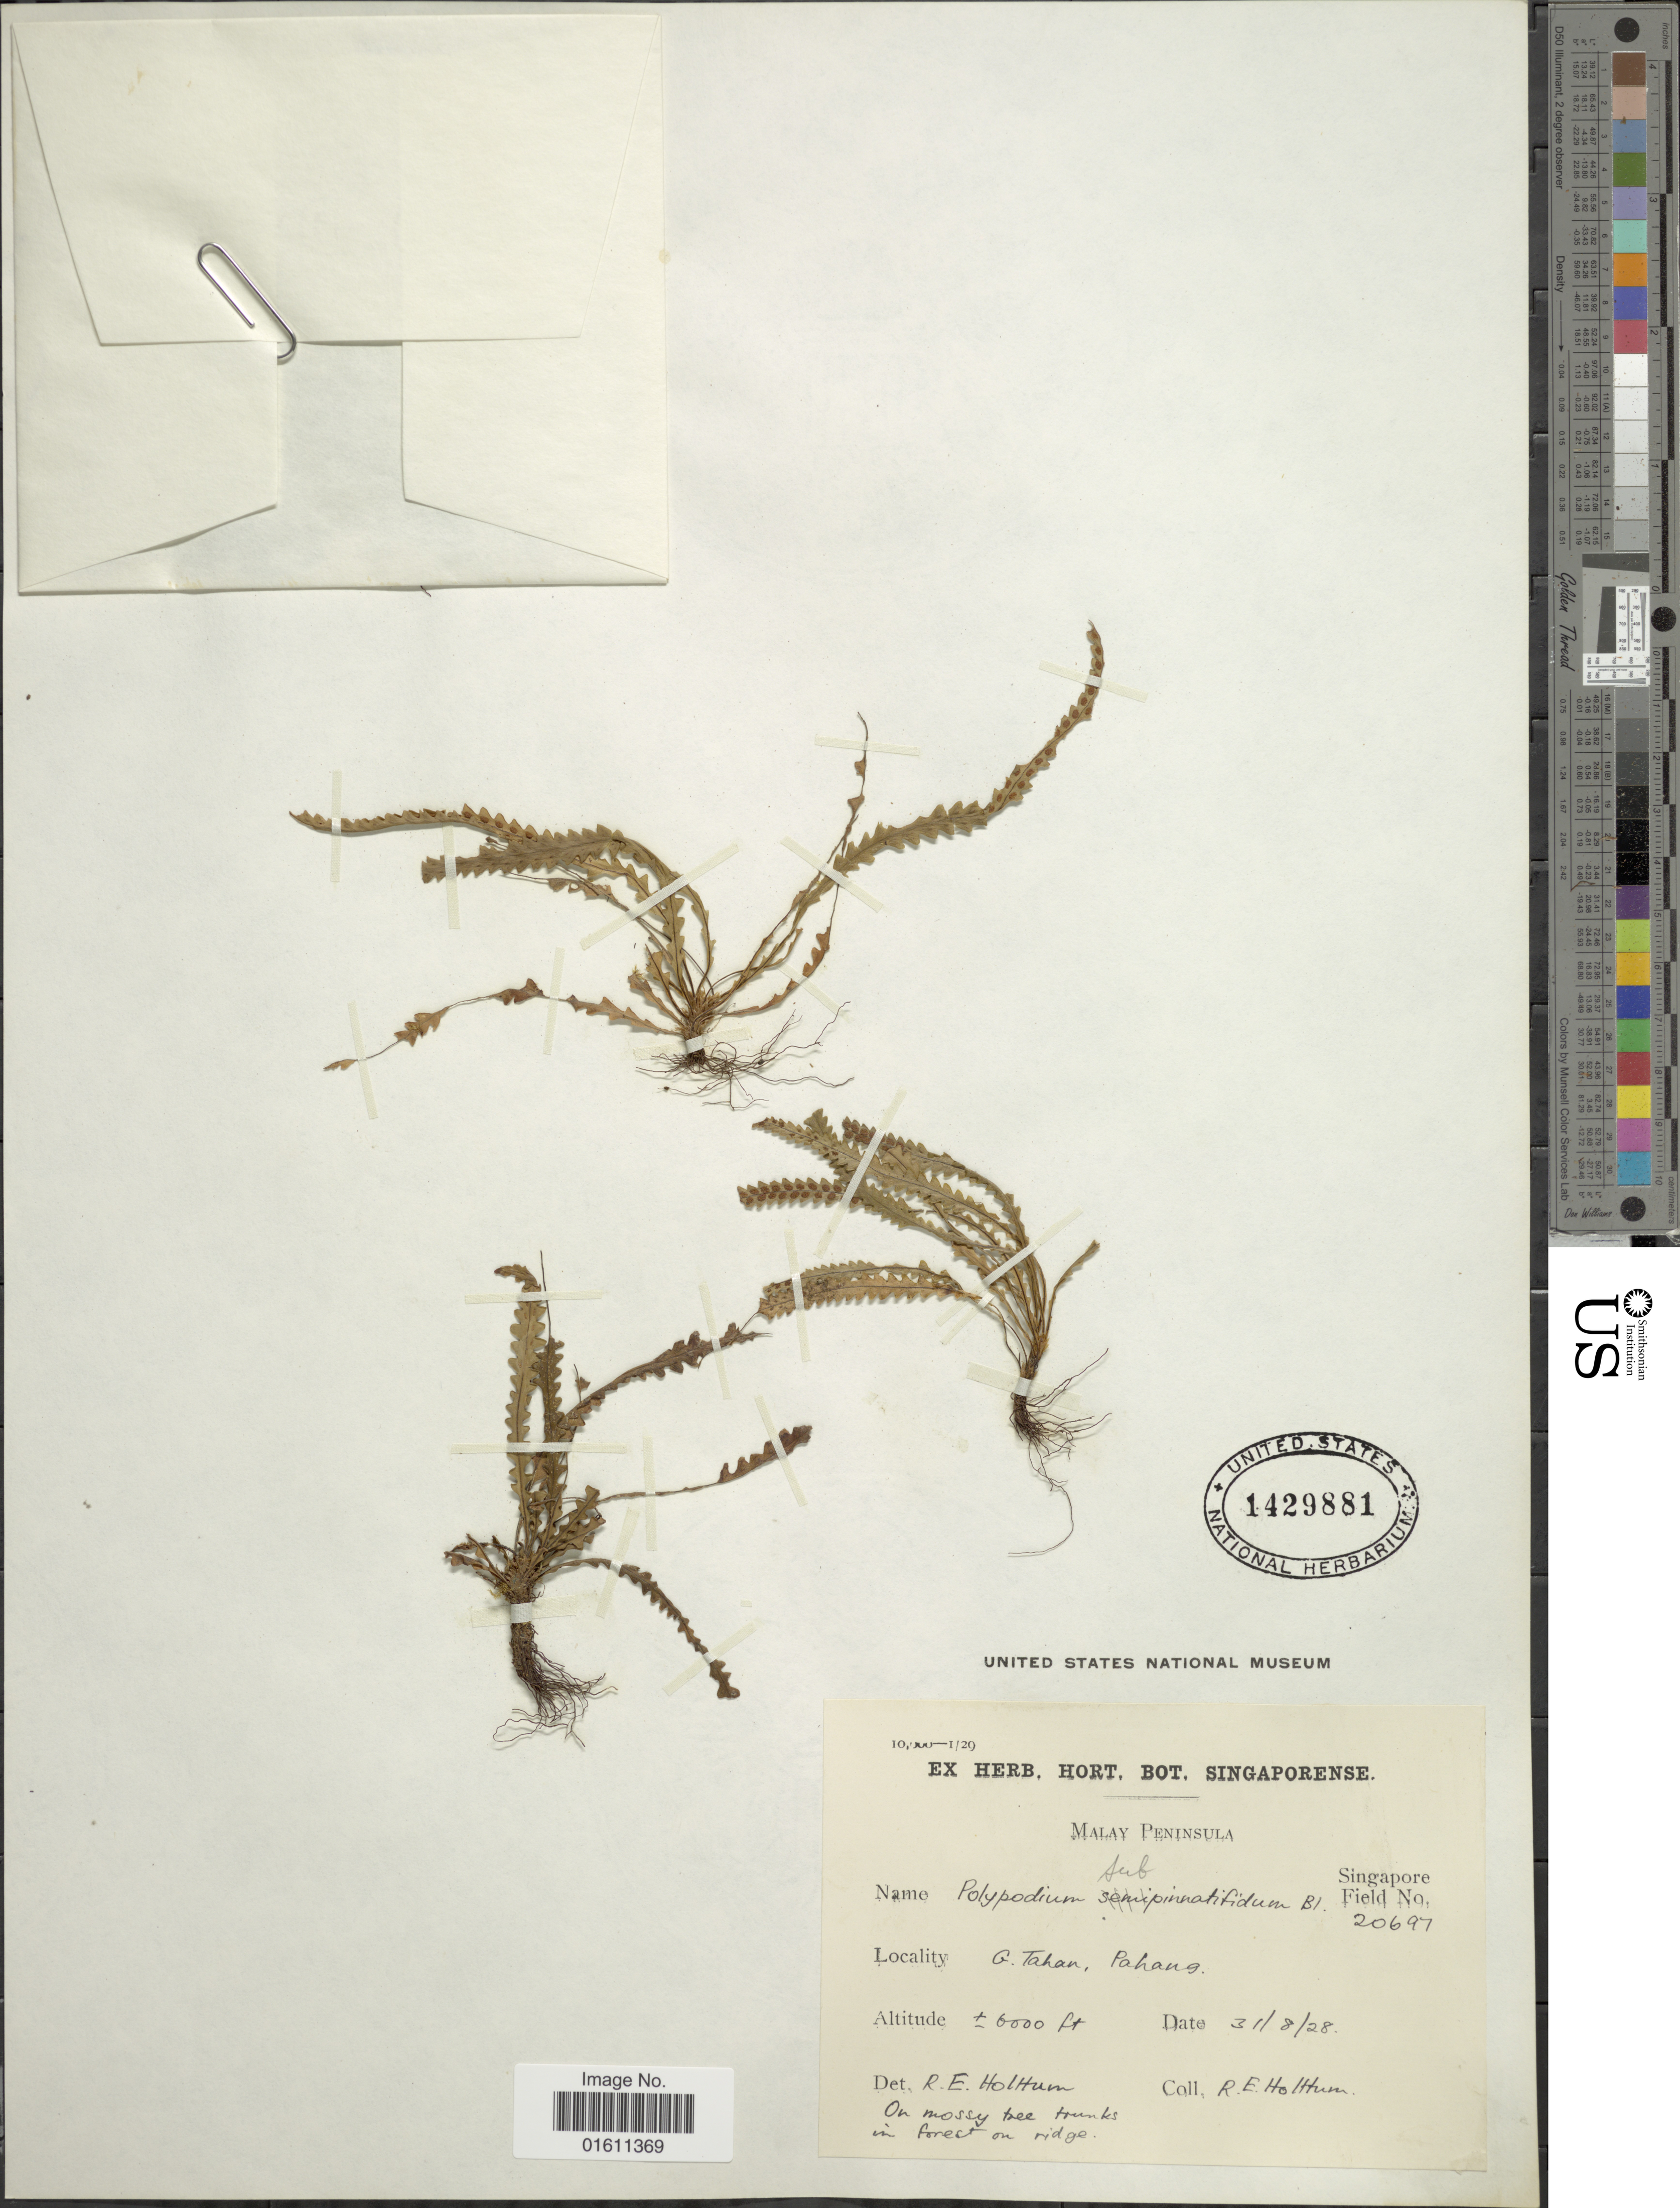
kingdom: Plantae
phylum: Tracheophyta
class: Polypodiopsida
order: Polypodiales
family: Polypodiaceae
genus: Xiphopterella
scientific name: Xiphopterella sparsipilosa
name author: (Holttum) Parris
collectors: R. E. Holttum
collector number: Singapore Field 20697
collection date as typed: Transcribed d/m/y: 31/8/28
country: Malaysia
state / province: Pahang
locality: Malay Peninsula, Pahang: G. Tahan.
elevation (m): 1829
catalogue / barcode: US 1429881